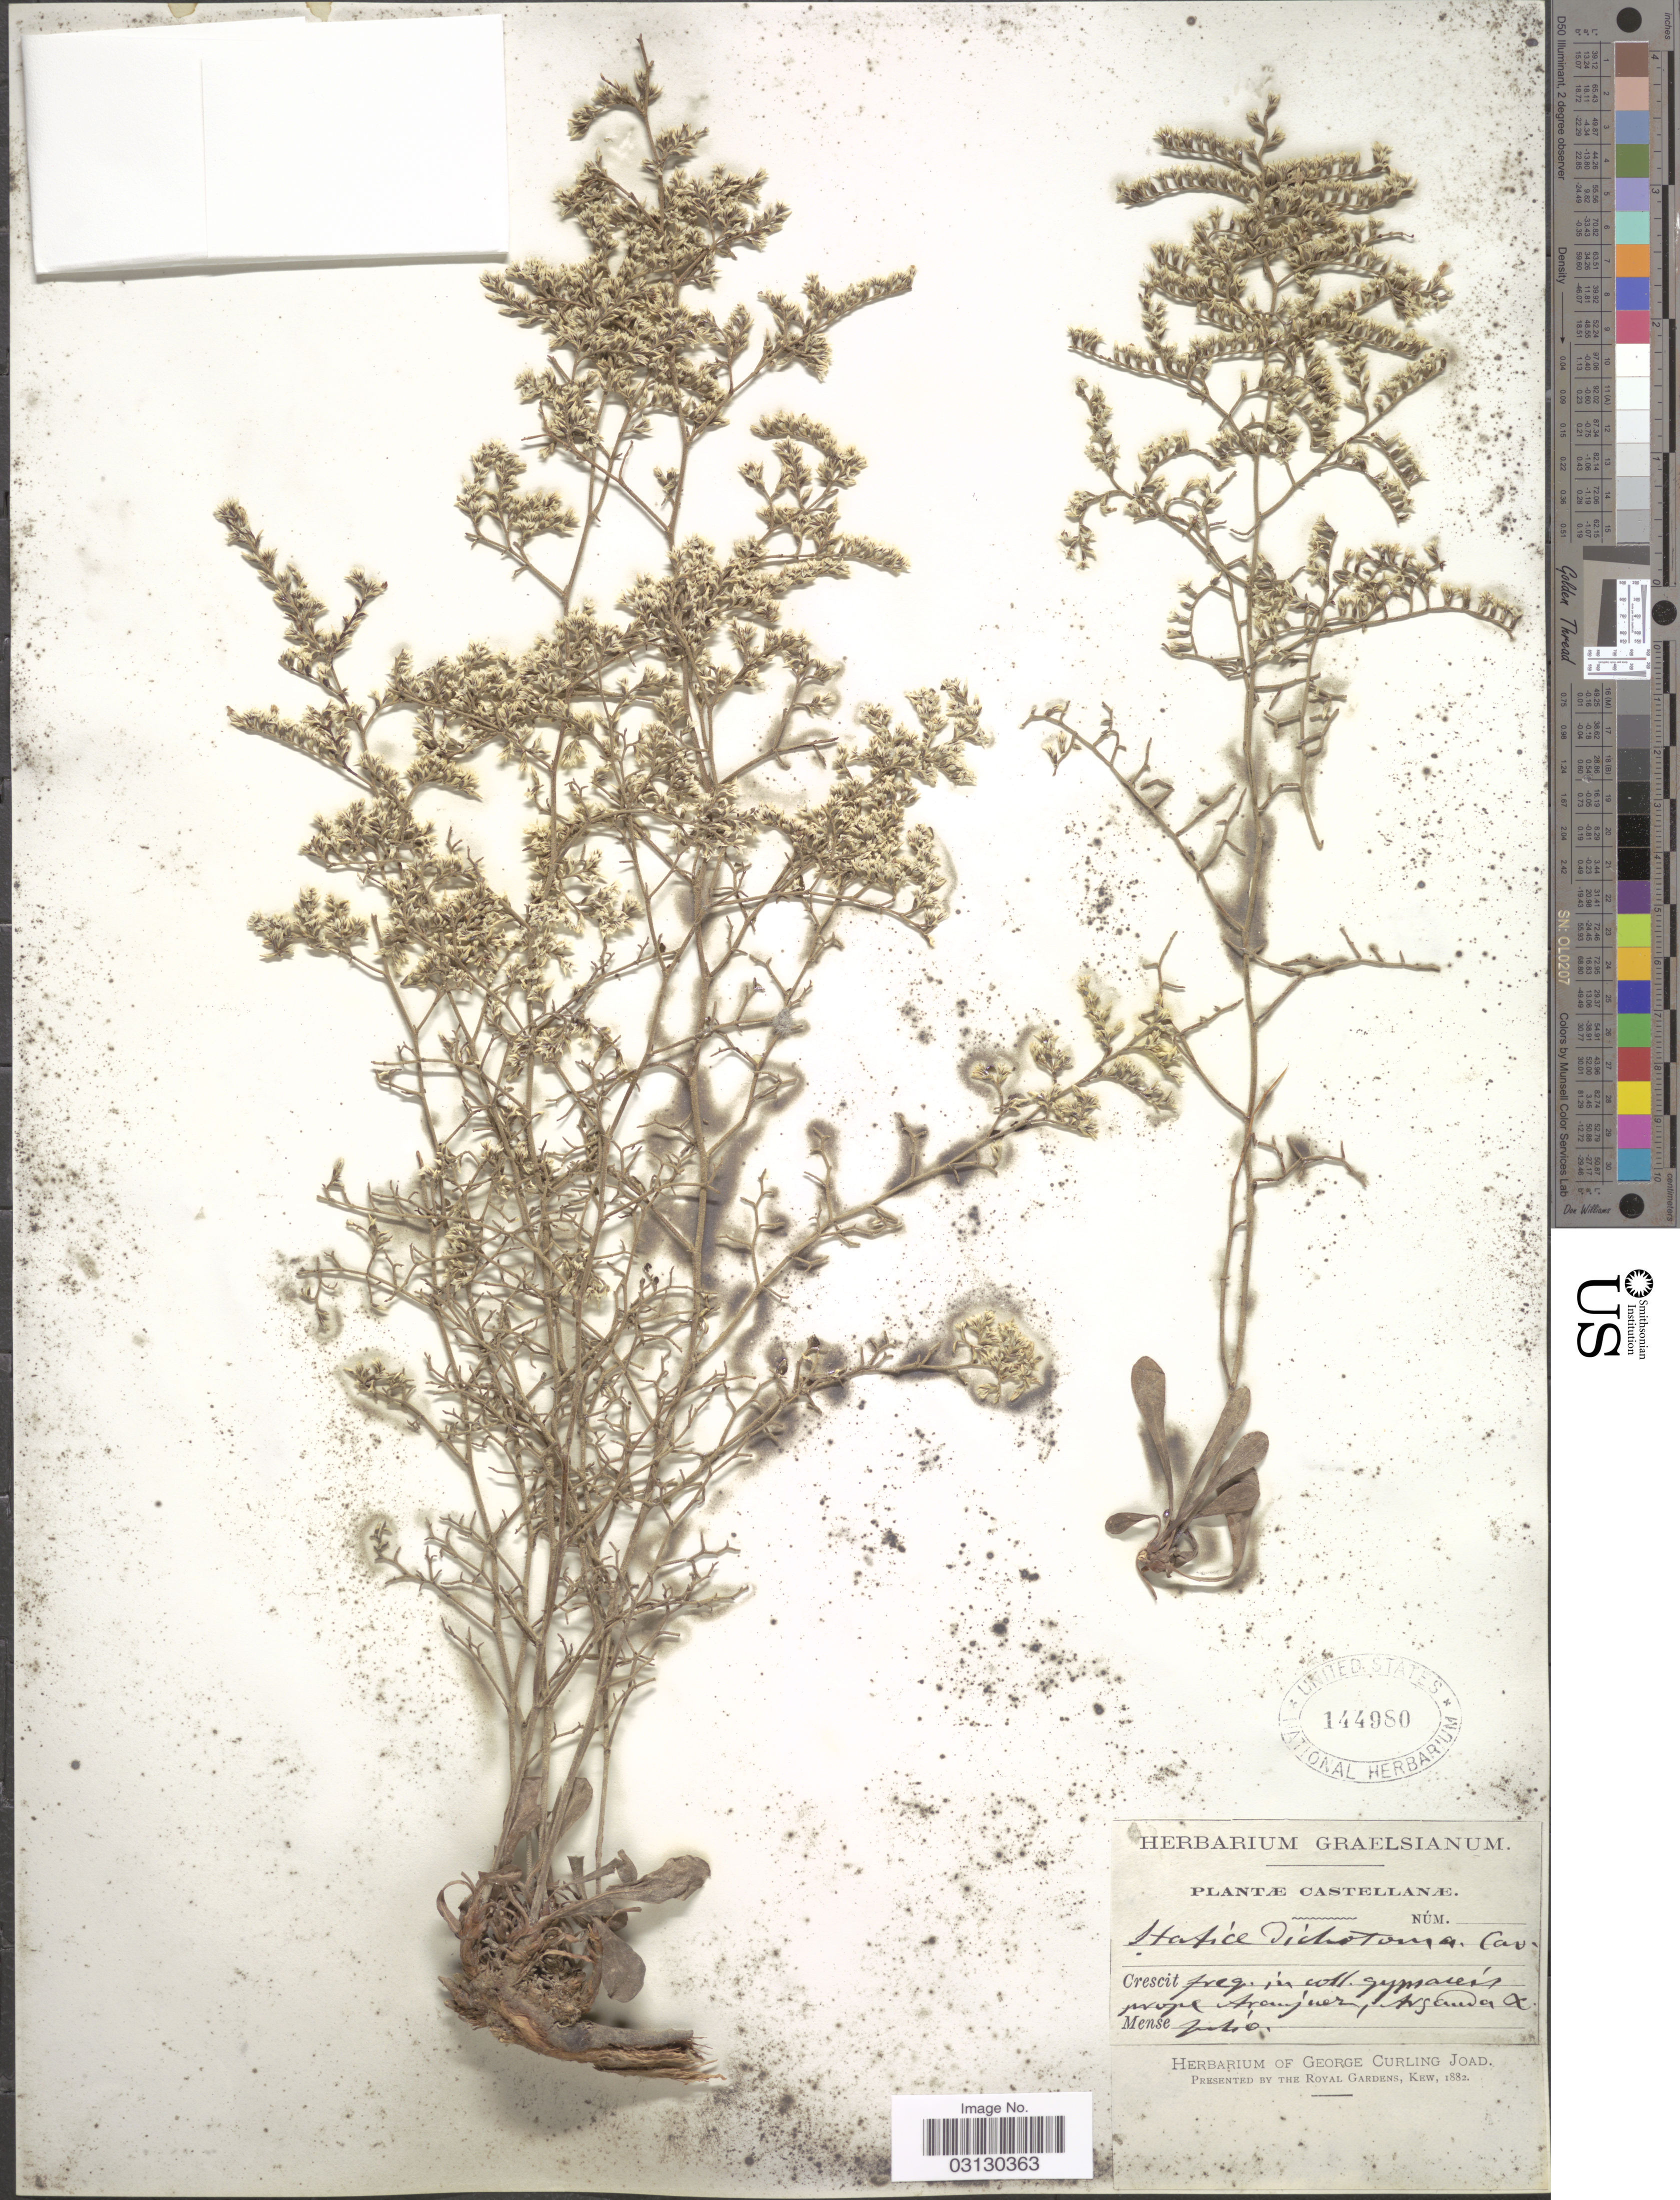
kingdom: Plantae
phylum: Tracheophyta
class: Magnoliopsida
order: Caryophyllales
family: Plumbaginaceae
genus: Limonium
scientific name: Limonium dichotomum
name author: (Cav.) Kuntze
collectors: -. Castella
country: Spain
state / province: Madrid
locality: prope Aranjuez, Arganda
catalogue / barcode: US 144980